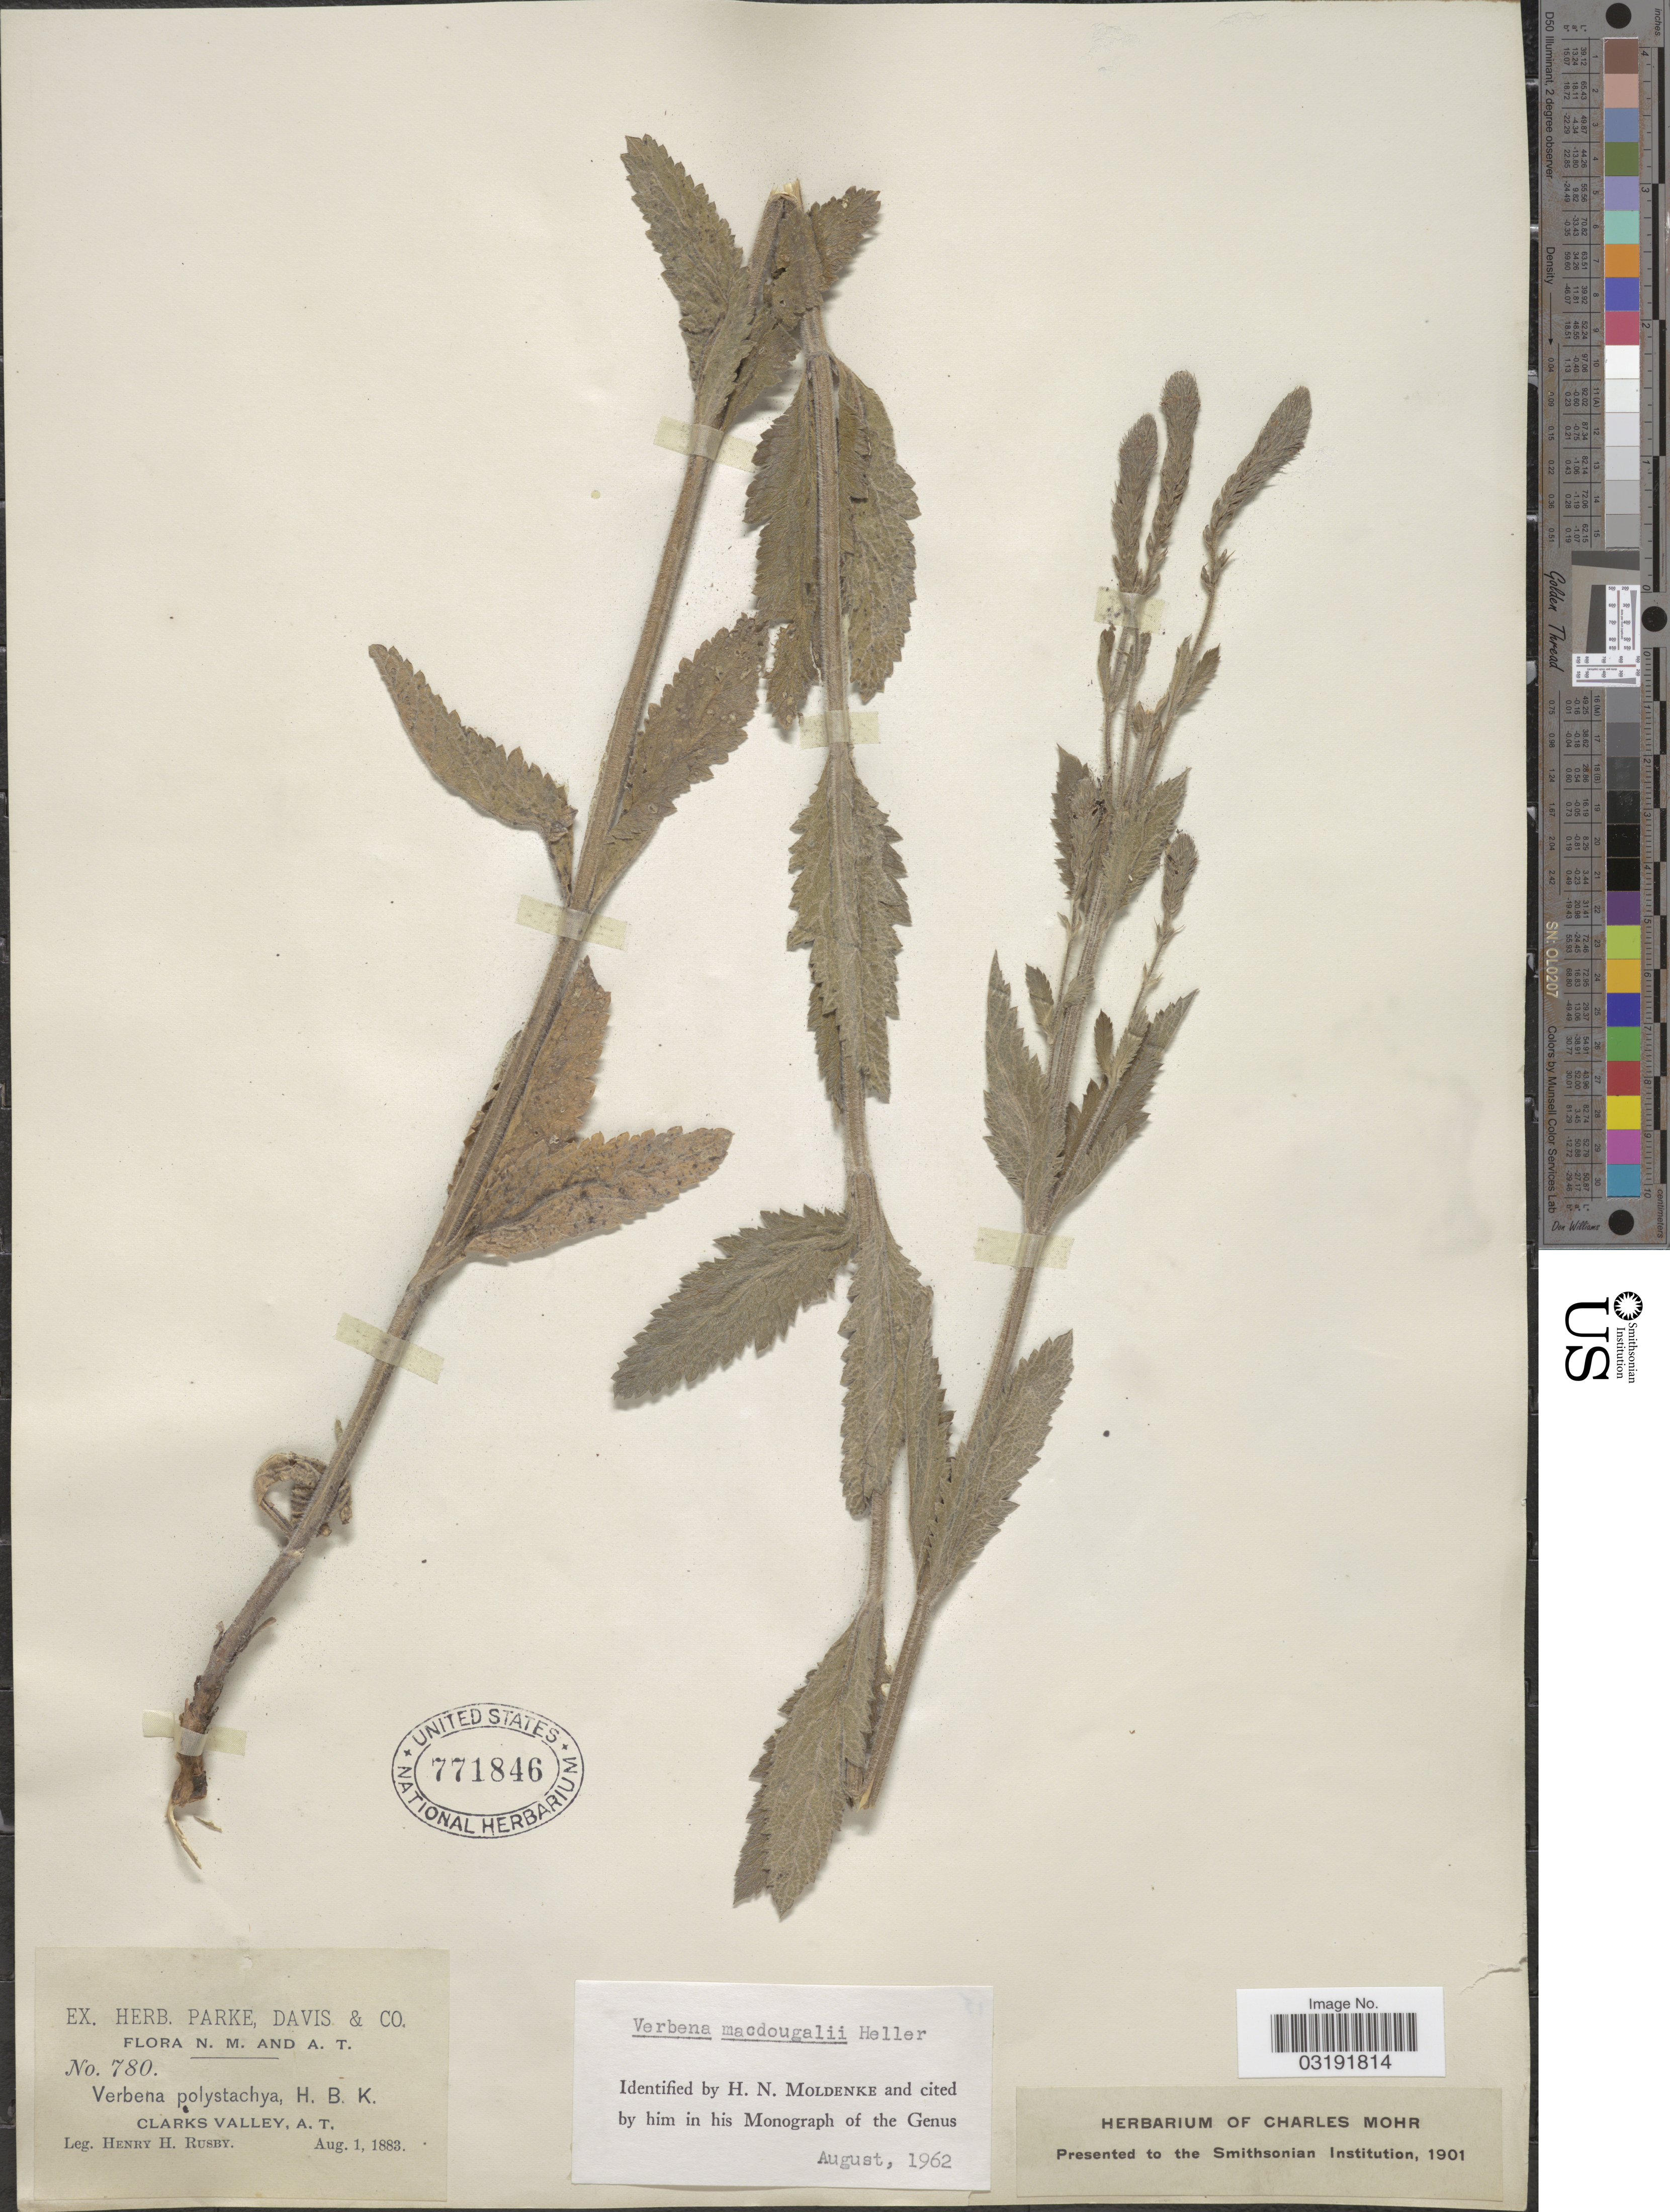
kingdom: Plantae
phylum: Tracheophyta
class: Magnoliopsida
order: Lamiales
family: Verbenaceae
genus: Verbena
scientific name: Verbena macdougalii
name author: A. Heller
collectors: H. H. Rusby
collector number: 780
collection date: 1883-08-01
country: United States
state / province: Arizona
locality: Clarks Valley, A. T.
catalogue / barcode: US 771846